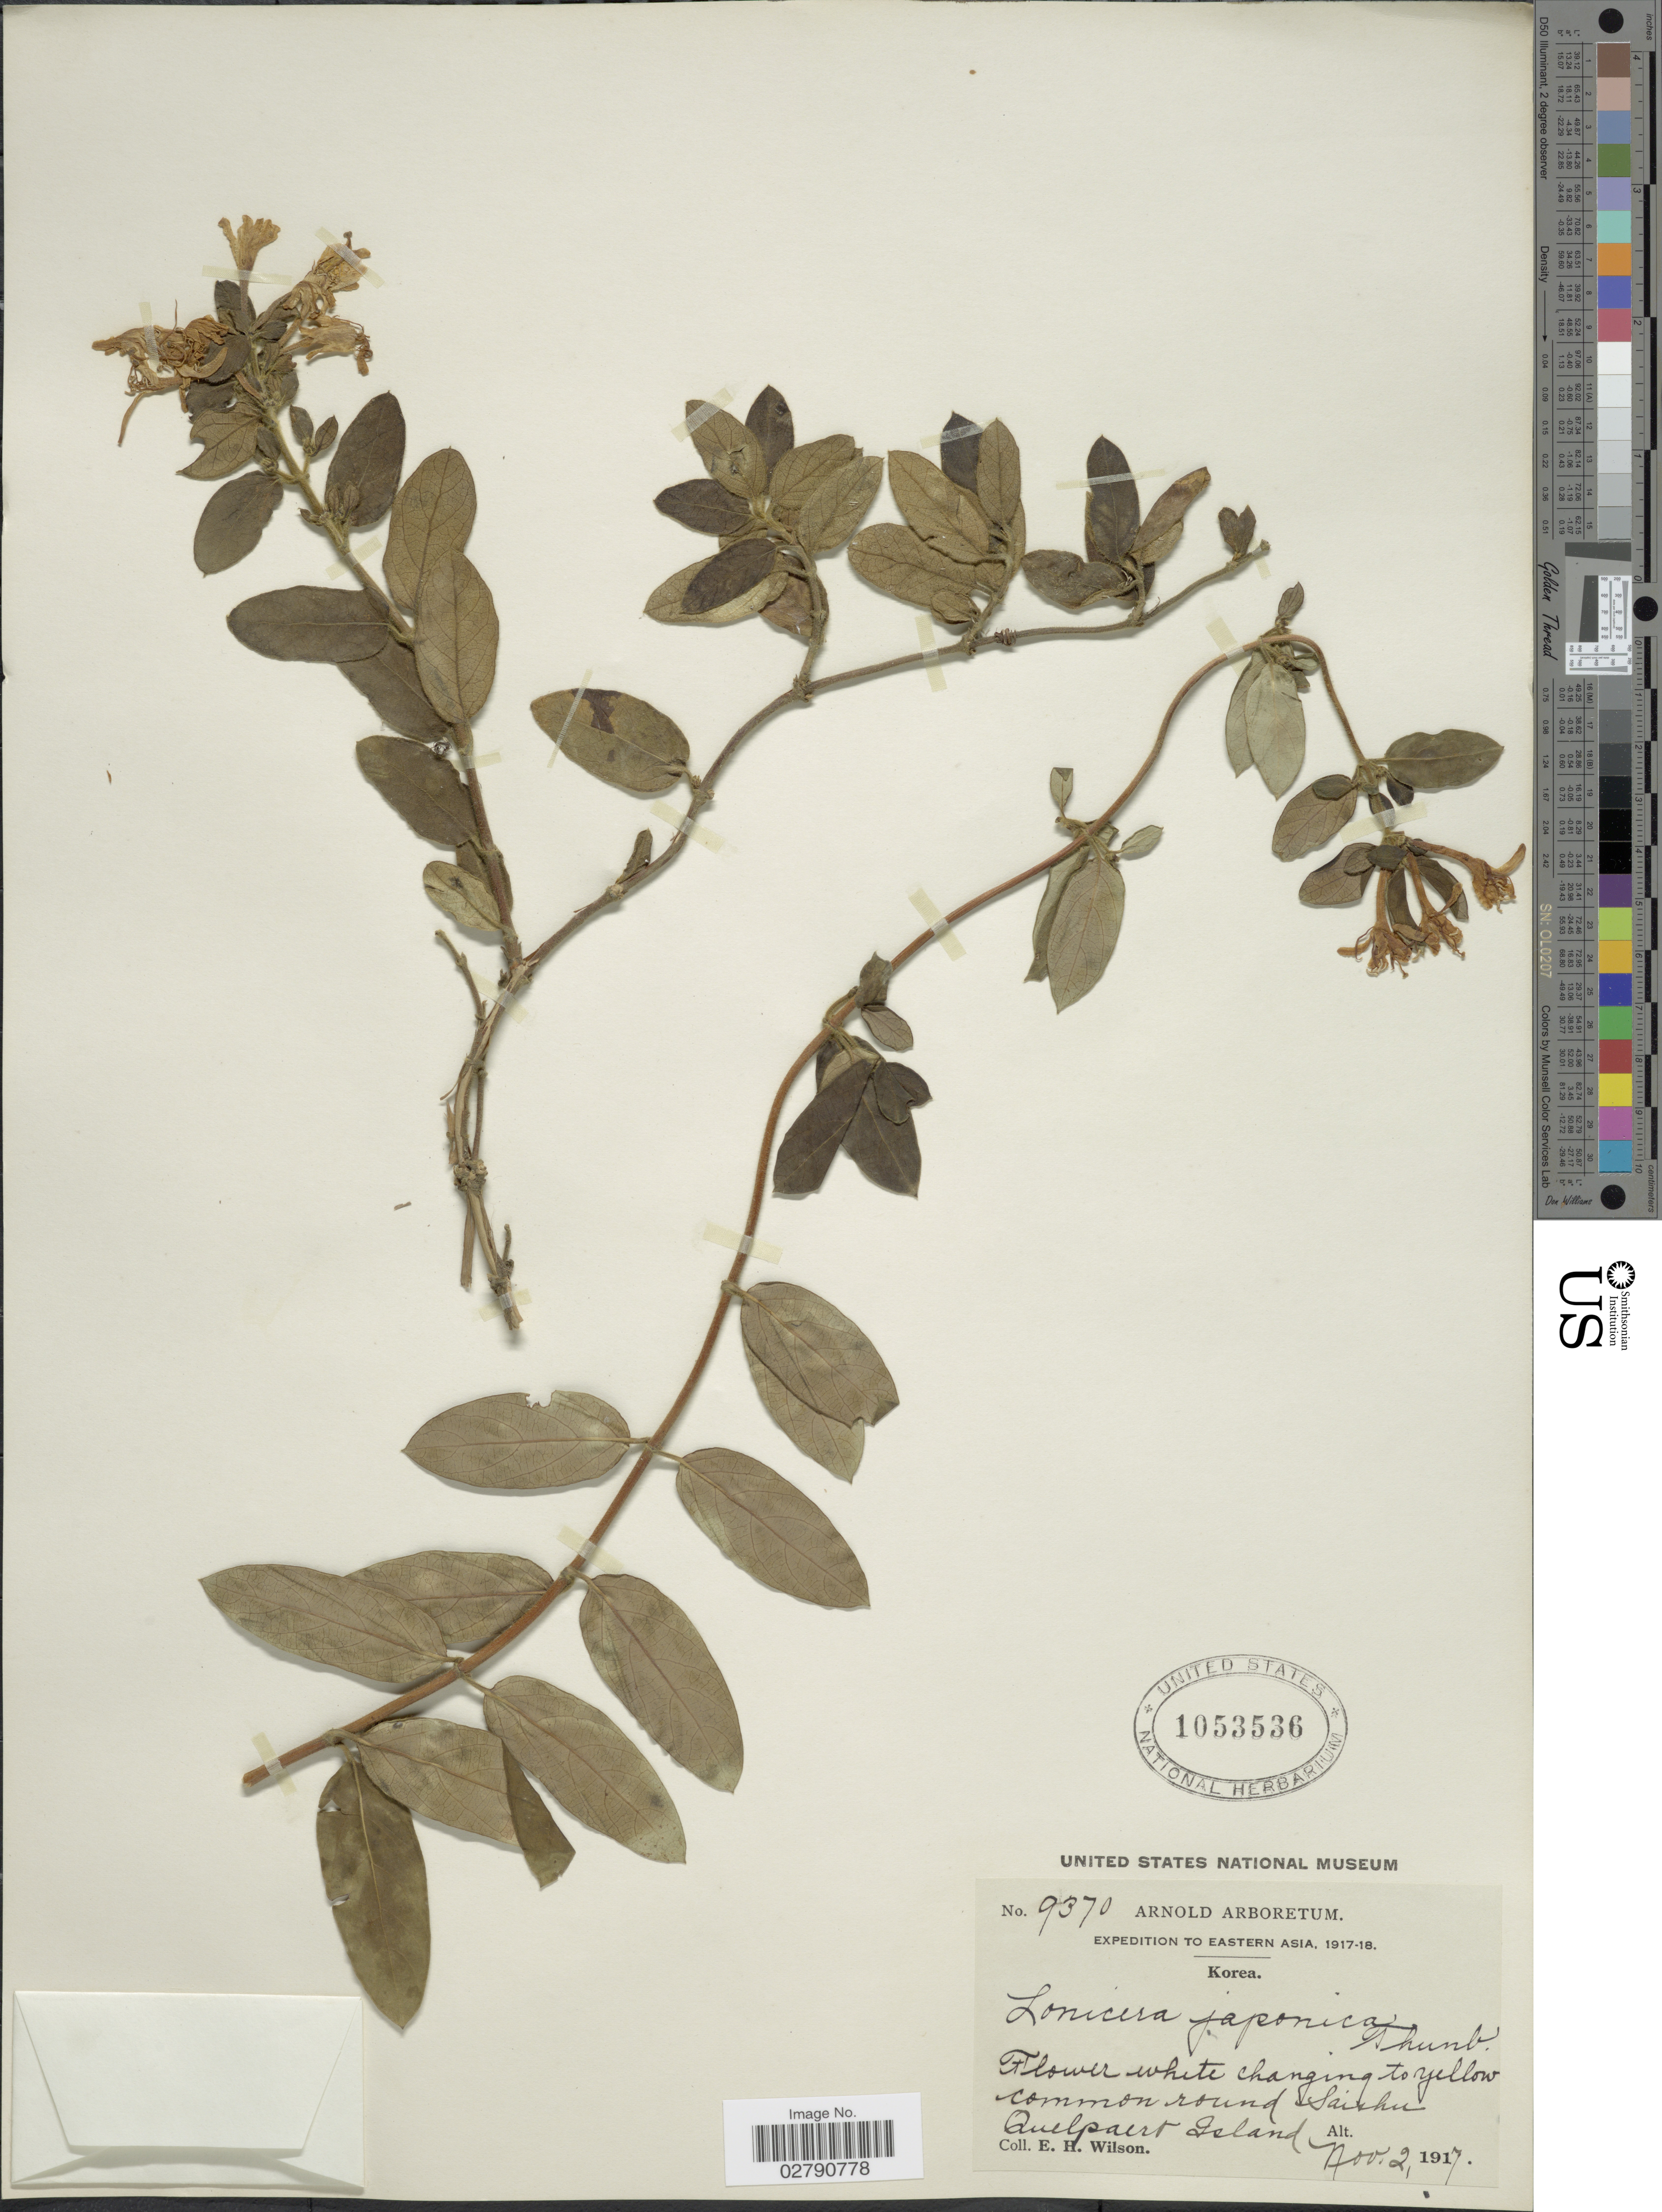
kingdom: Plantae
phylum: Tracheophyta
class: Magnoliopsida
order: Dipsacales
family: Caprifoliaceae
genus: Lonicera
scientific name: Lonicera japonica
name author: Thunb.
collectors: E. Wilson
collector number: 9370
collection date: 1917-11-02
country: South Korea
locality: Eastern Asia. Common round Saishu Quelpaert Island.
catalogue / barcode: US 1053536